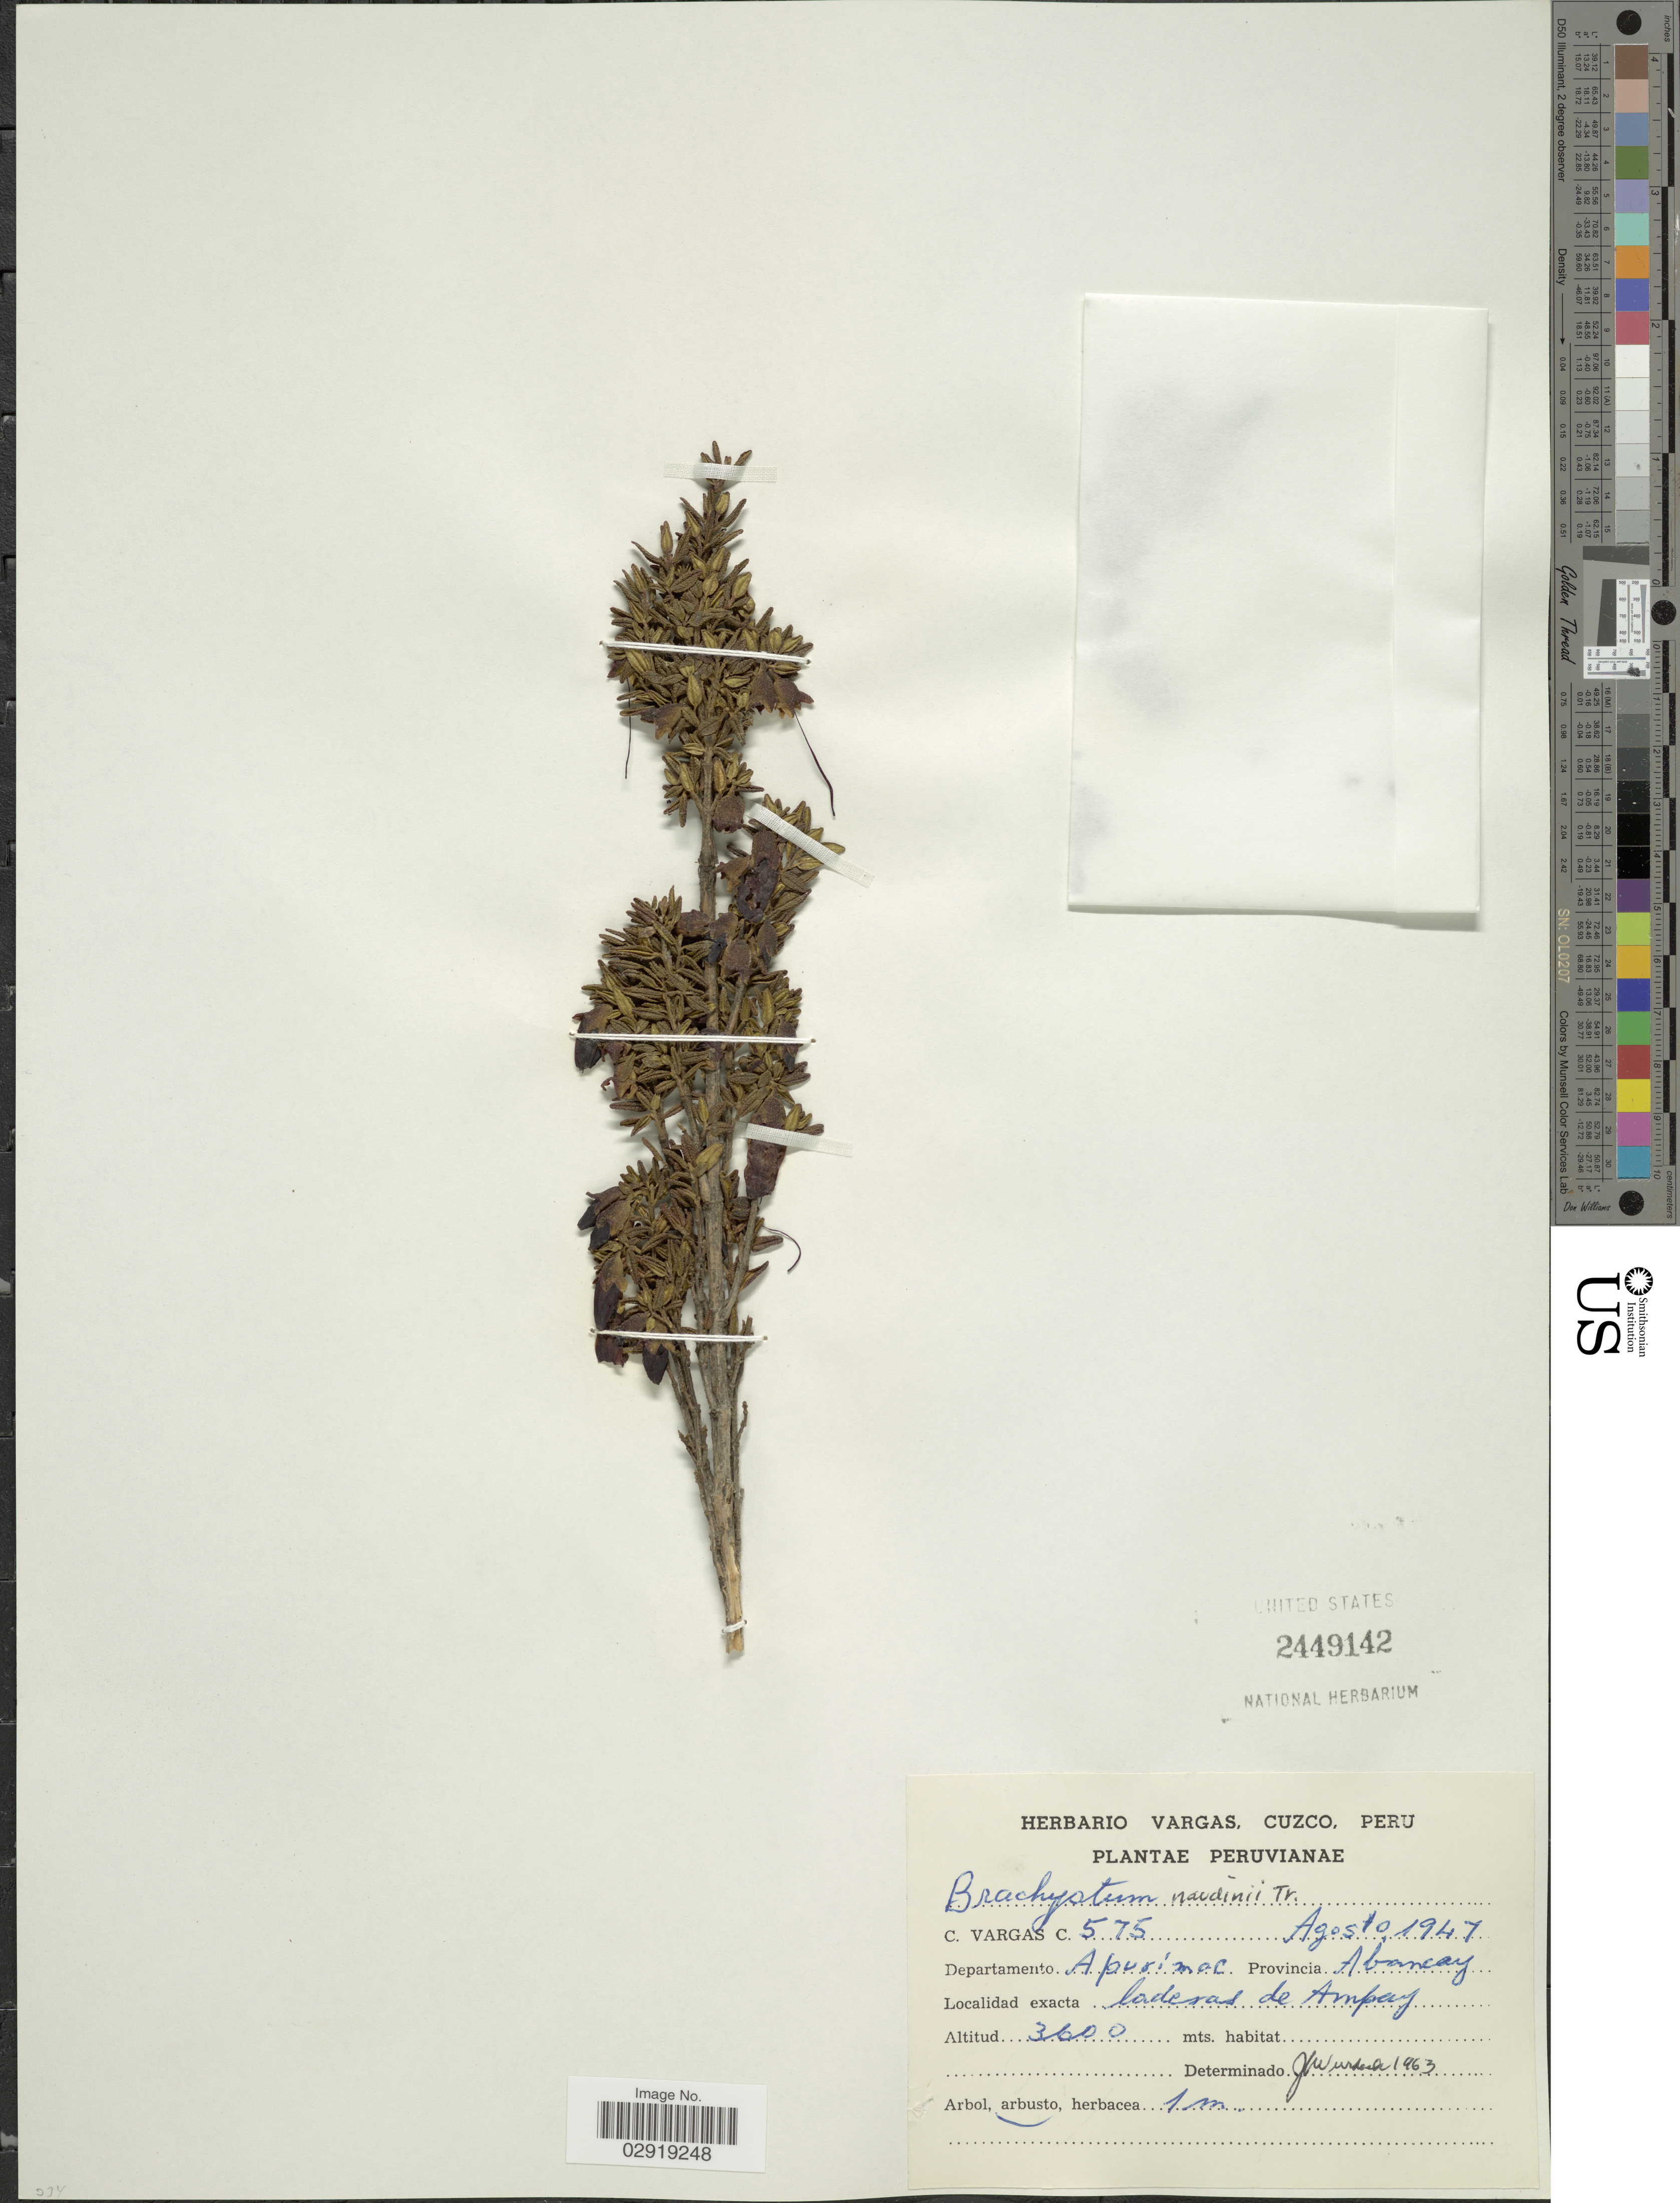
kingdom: Plantae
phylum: Tracheophyta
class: Magnoliopsida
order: Myrtales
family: Melastomataceae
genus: Brachyotum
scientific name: Brachyotum nutans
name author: Gleason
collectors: C. Vargas Calderón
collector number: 575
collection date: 1947-08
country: Peru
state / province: Apurímac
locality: Departamento Apurimac. Provincia Abancay. Laderas de Ampay.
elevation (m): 3600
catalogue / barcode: US 2449142